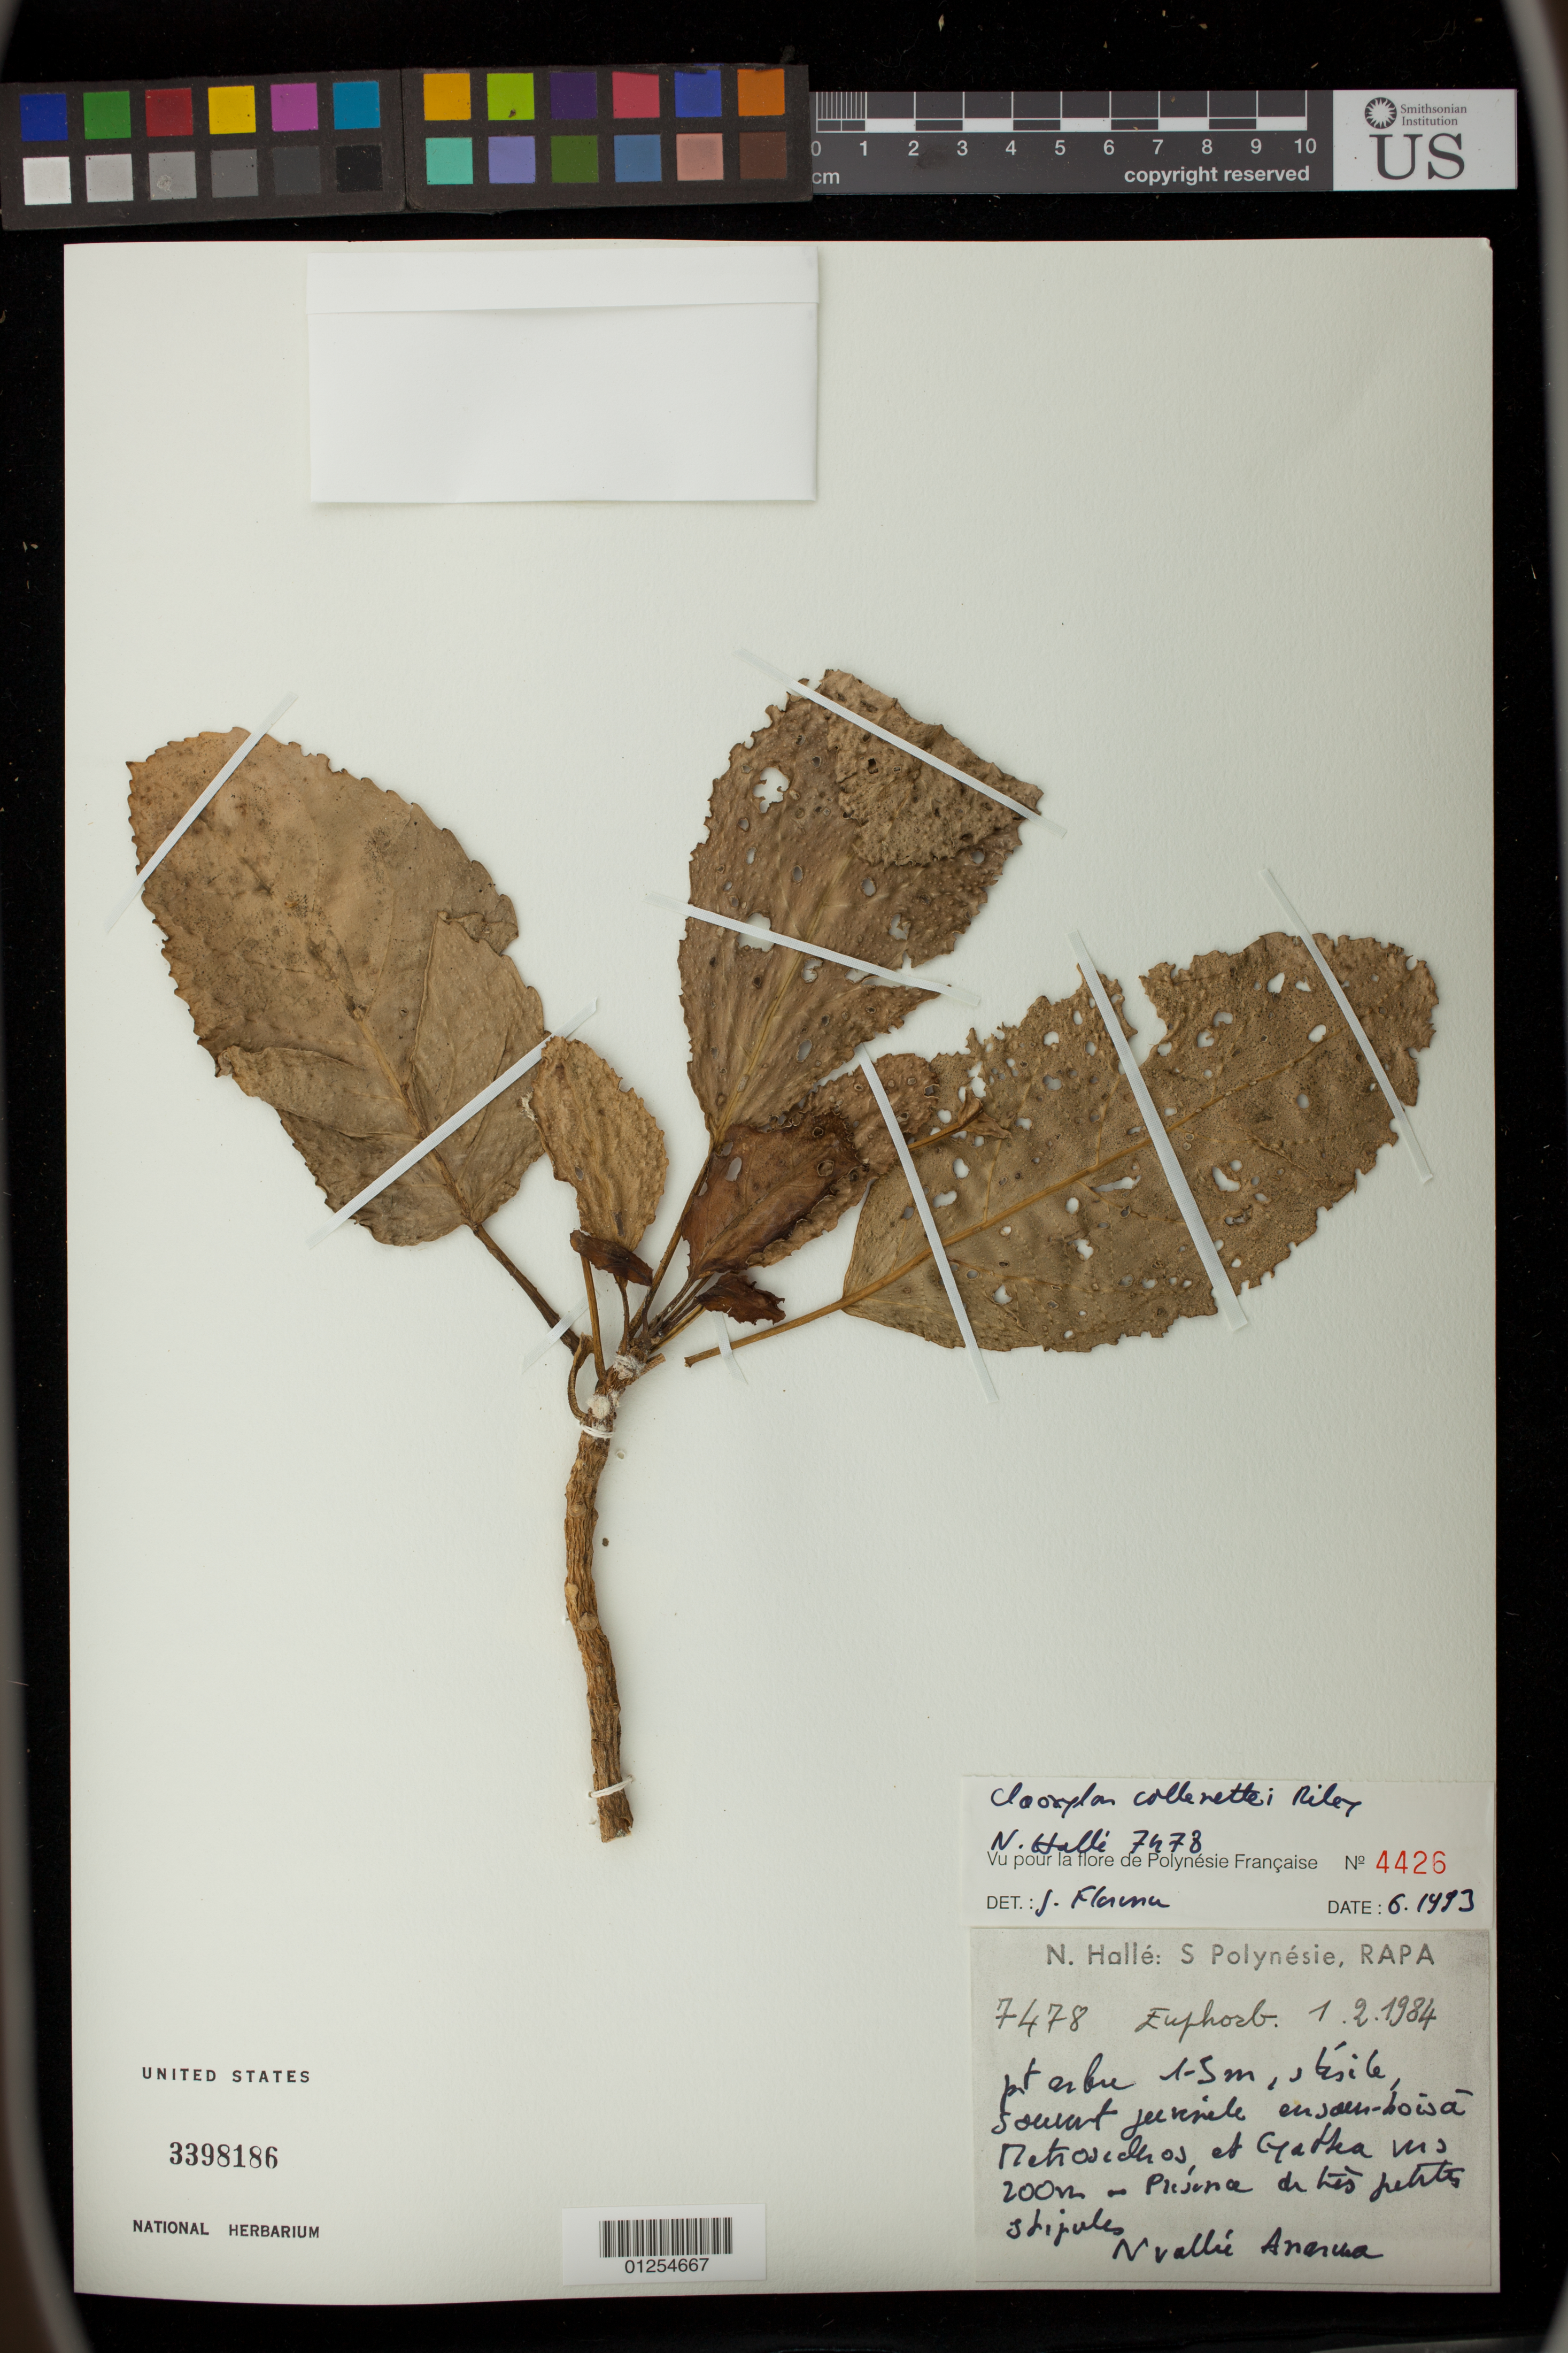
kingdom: Plantae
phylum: Tracheophyta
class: Magnoliopsida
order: Malpighiales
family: Euphorbiaceae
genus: Claoxylon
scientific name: Claoxylon collenettei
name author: Riley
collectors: N. Hallé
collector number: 7478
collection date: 1984-02-01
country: French Polynesia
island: Rapa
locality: S Polynesie Rapa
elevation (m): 200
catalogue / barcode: US 3398186